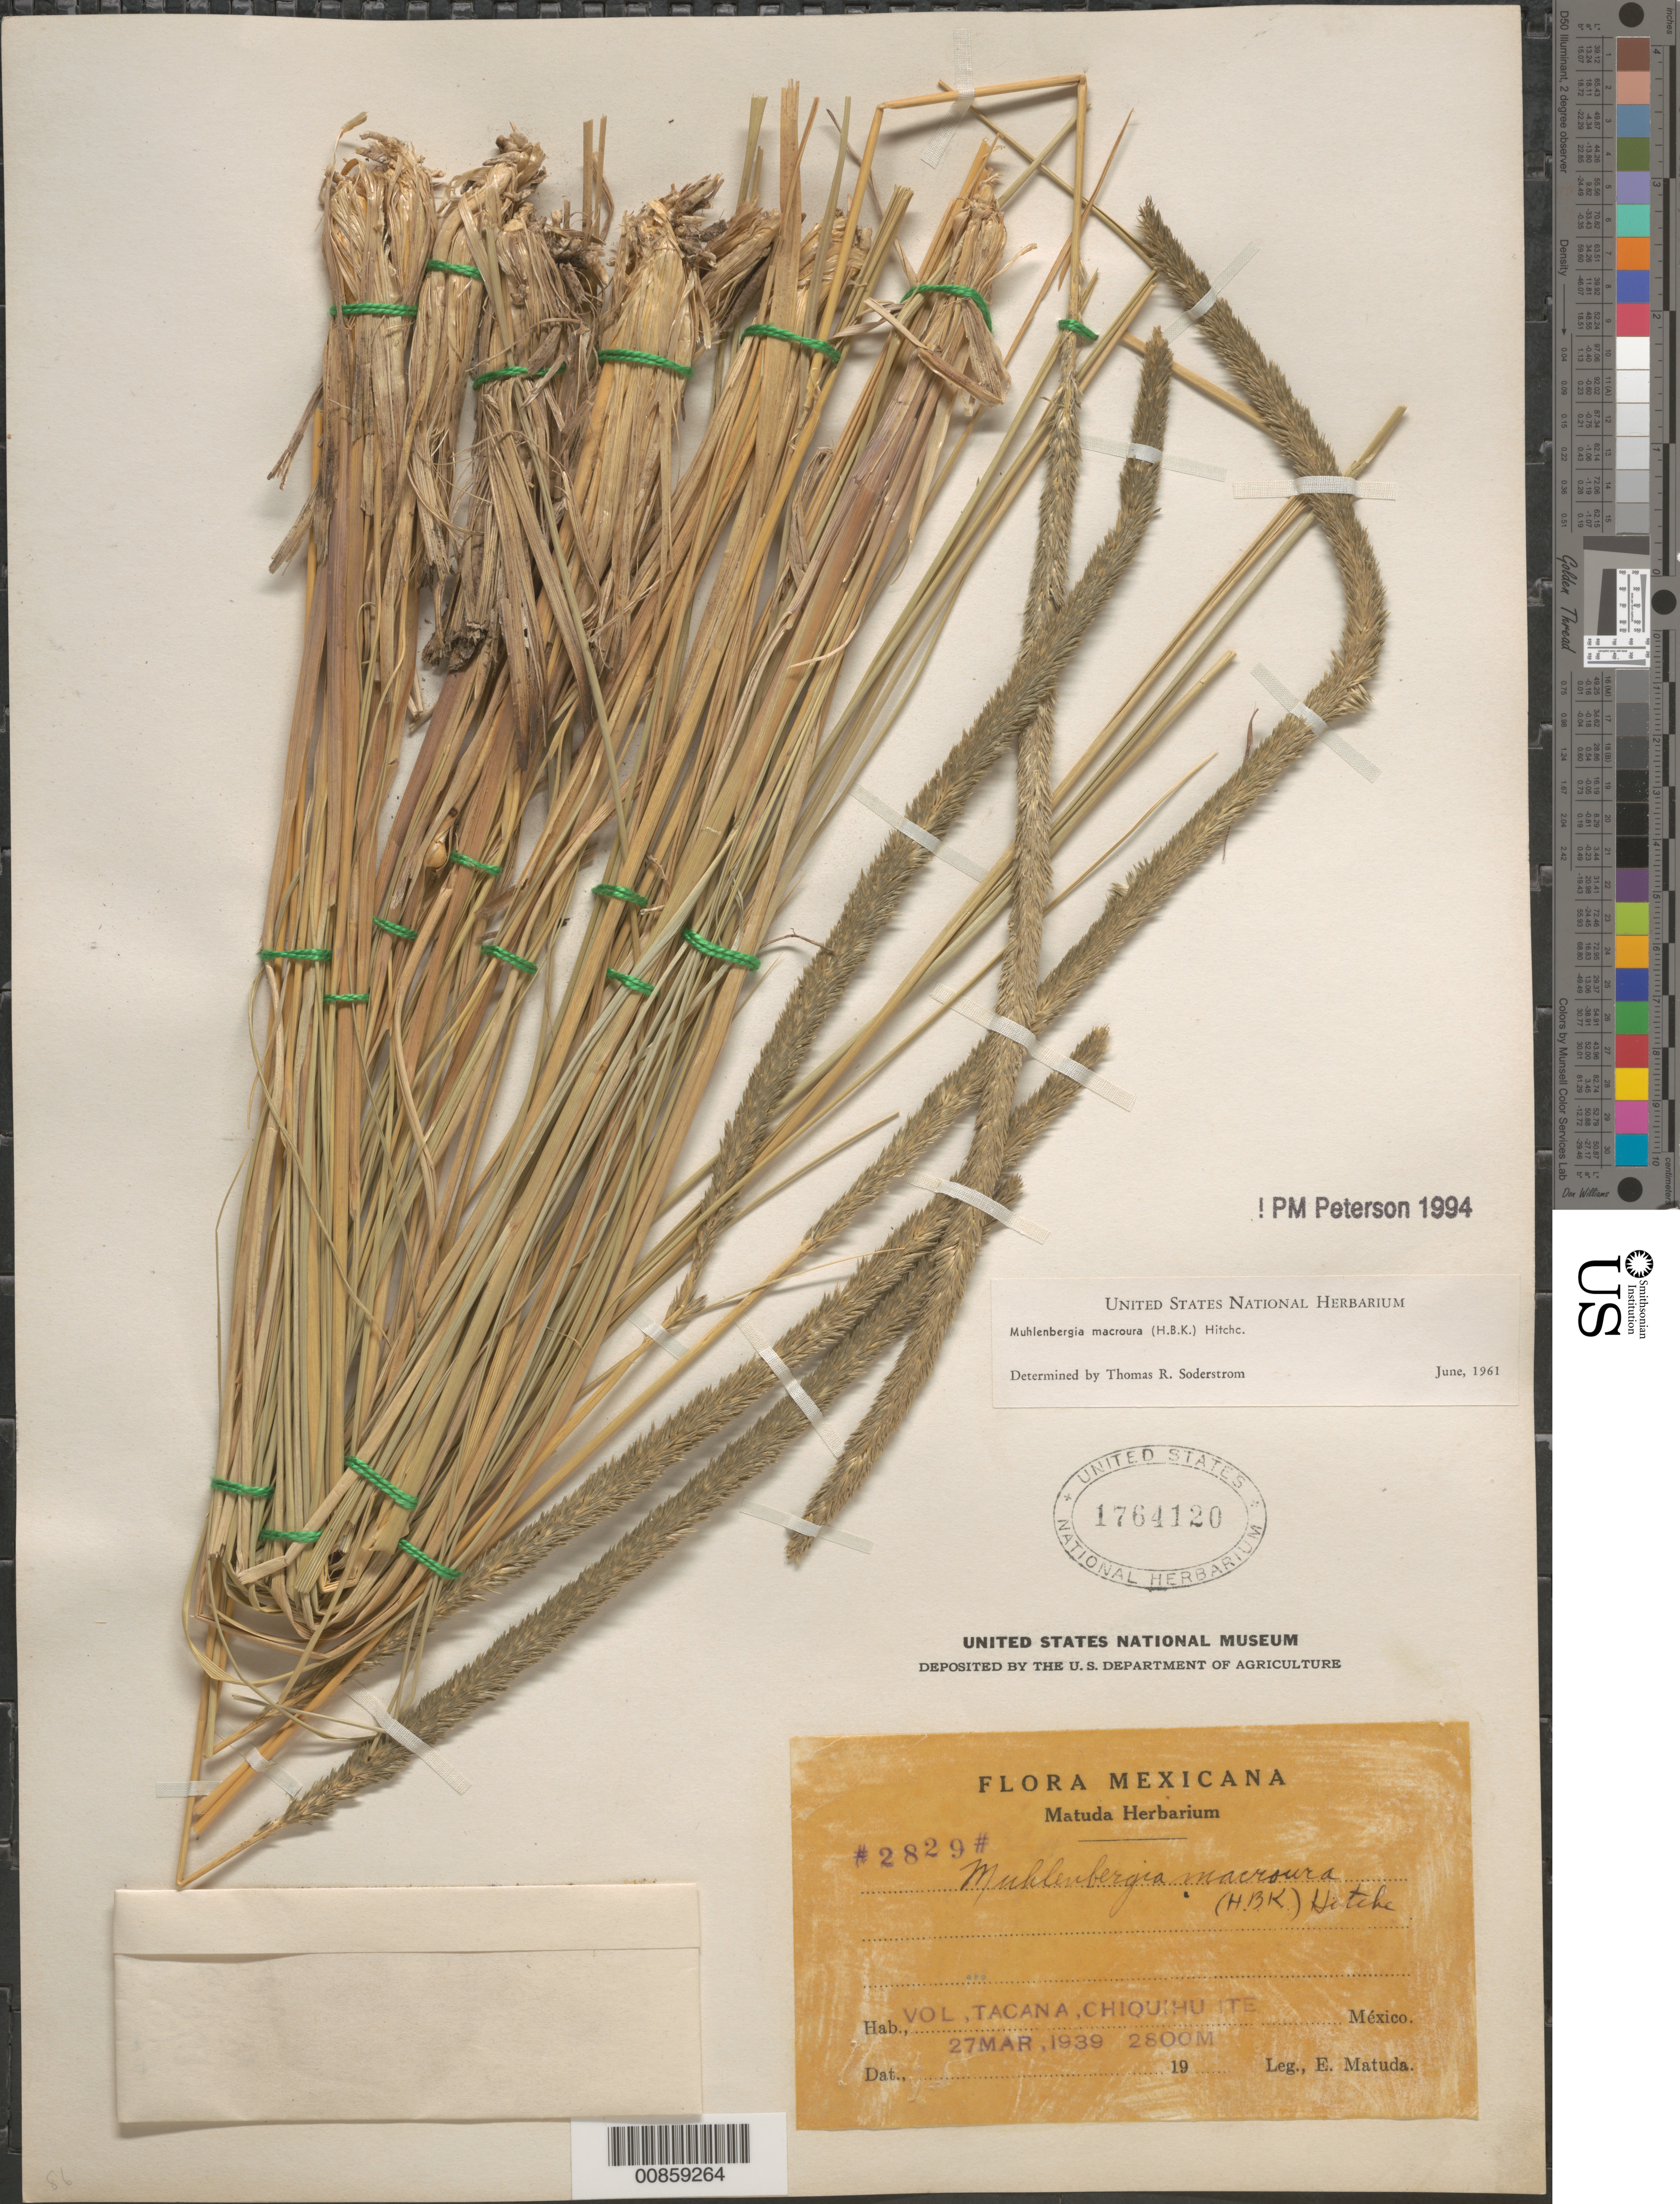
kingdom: Plantae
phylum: Tracheophyta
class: Liliopsida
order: Poales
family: Poaceae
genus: Muhlenbergia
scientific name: Muhlenbergia macroura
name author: (Kunth) Hitchc.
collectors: E. Matuda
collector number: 2829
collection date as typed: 27 Mar 1939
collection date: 1939-03-27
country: Mexico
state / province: México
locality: Volcan Tacana, Chiquihuite, Mex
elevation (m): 2800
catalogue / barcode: US 1764120